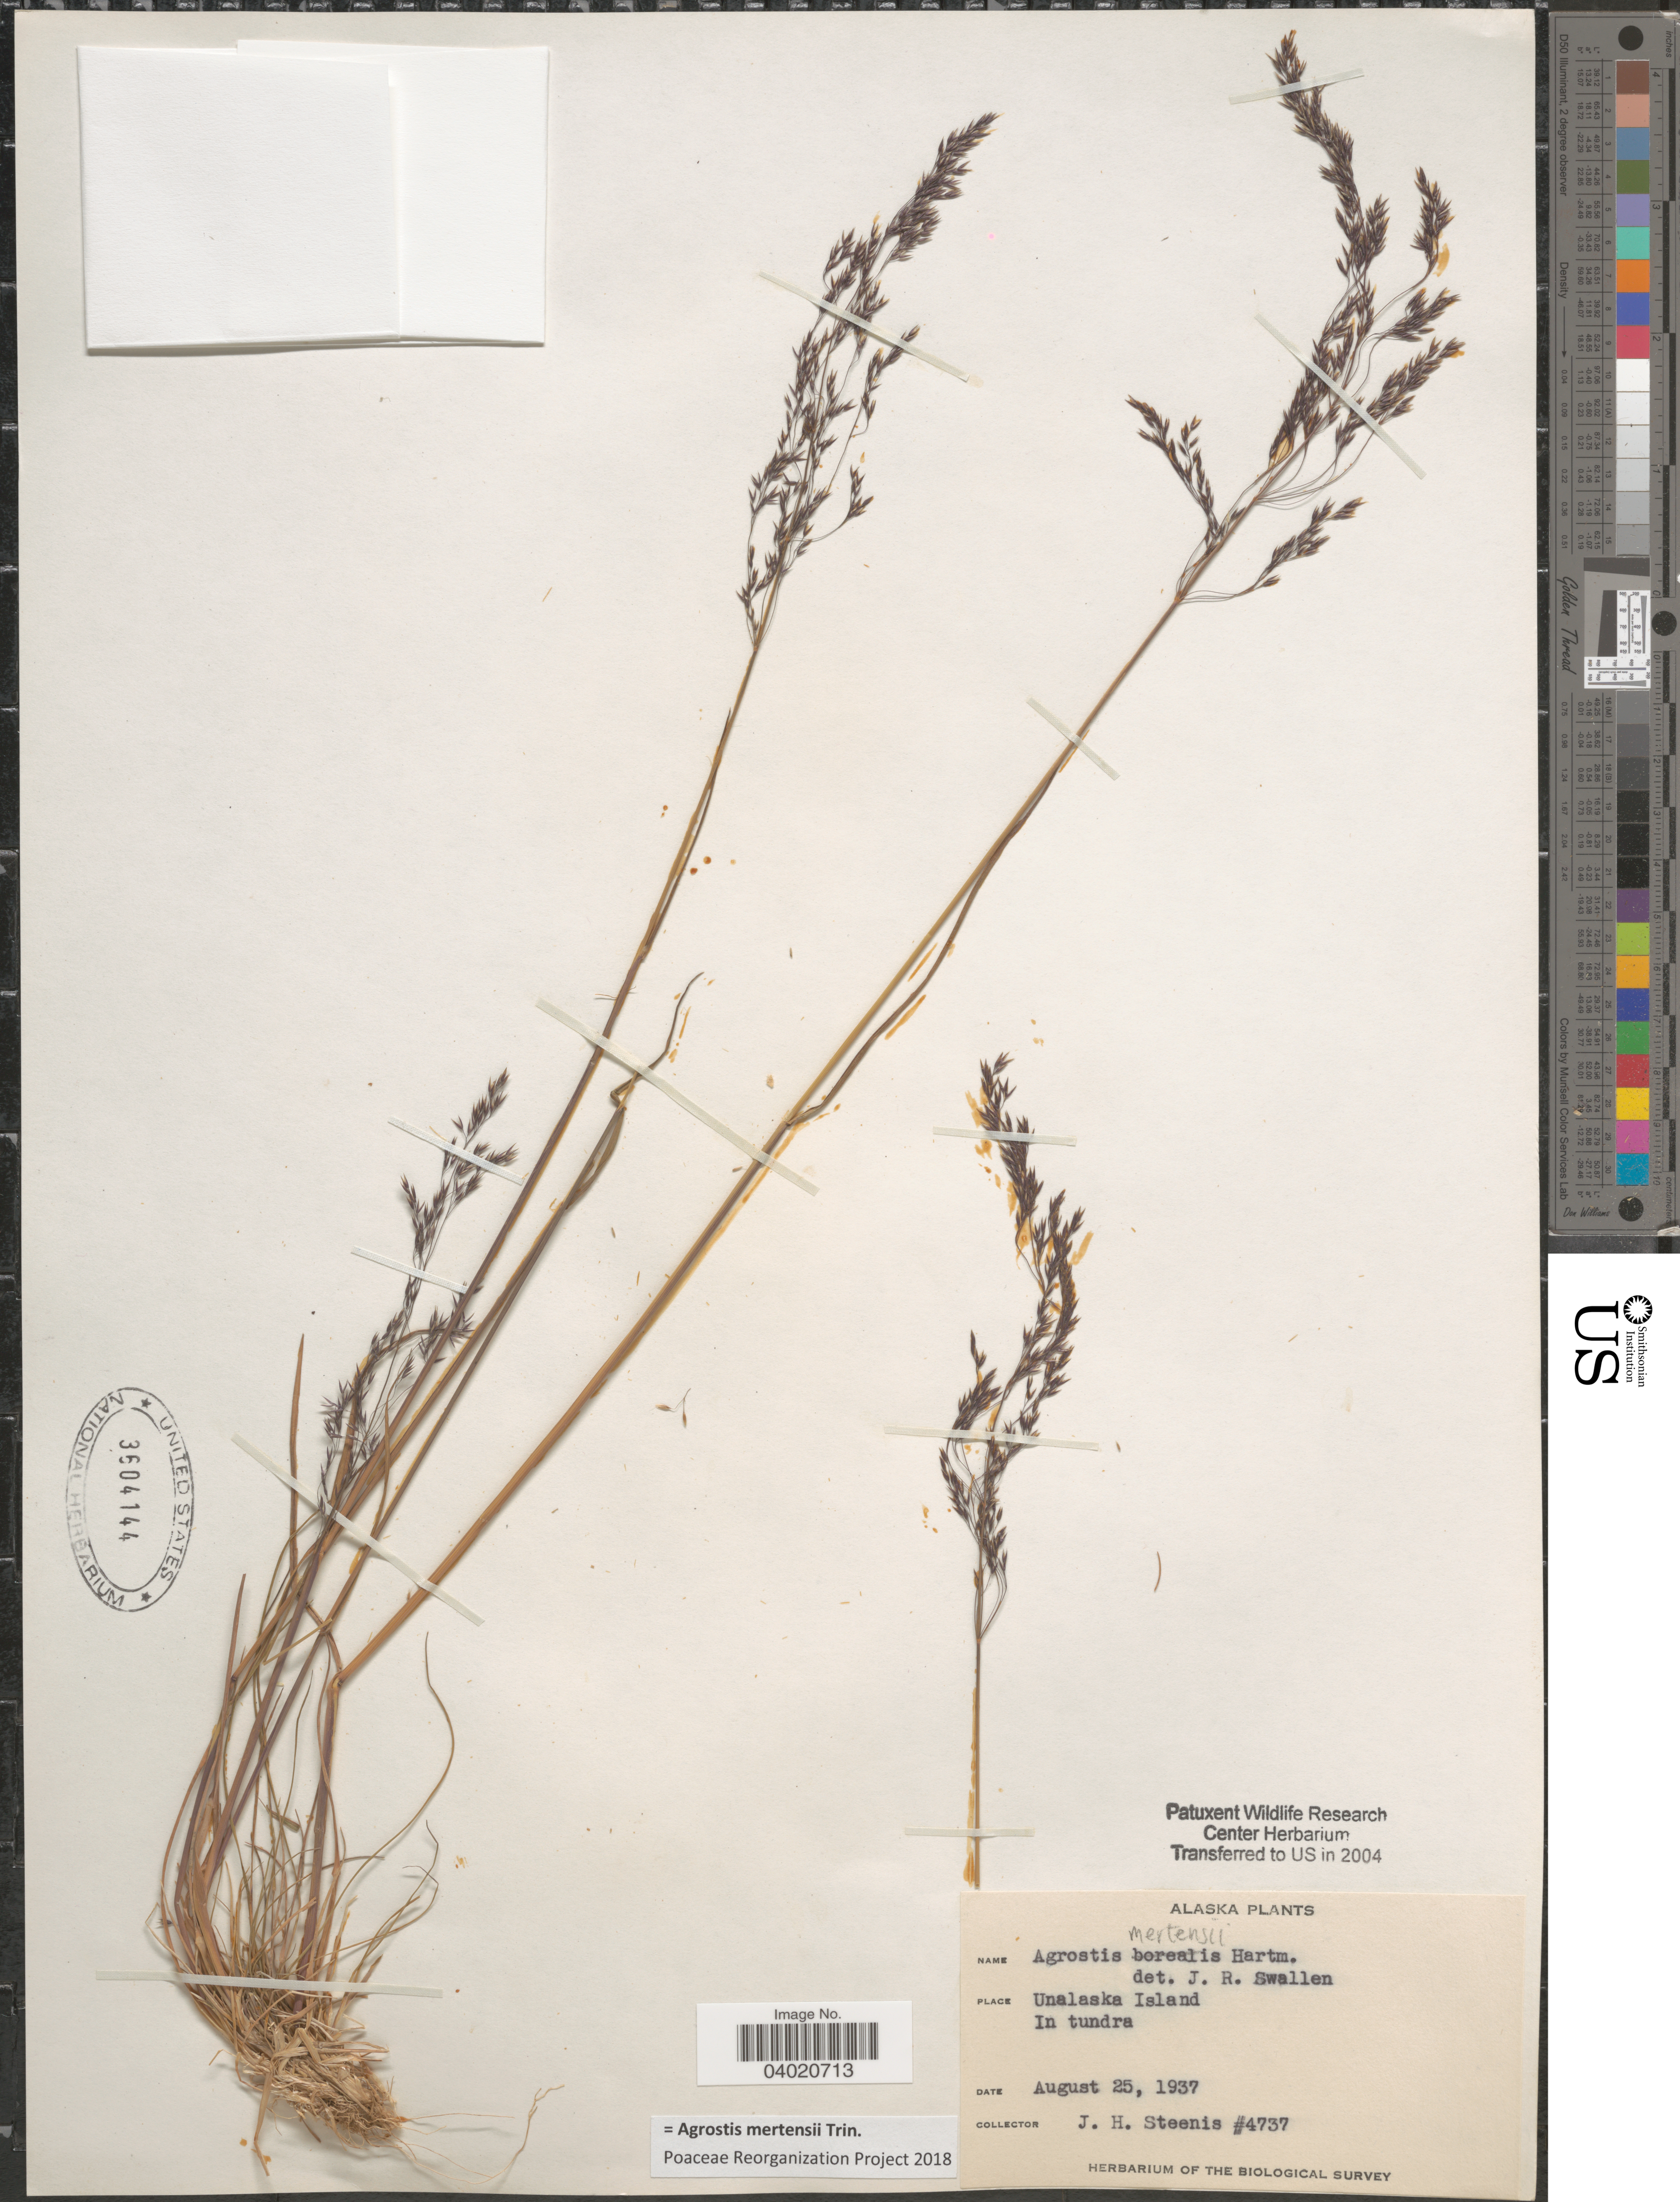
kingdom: Plantae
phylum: Tracheophyta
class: Liliopsida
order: Poales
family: Poaceae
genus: Agrostis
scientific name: Agrostis mertensii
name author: Trin.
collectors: J. H. Steenis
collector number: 4737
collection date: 1937-08-25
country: United States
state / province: Alaska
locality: Unalaska Island.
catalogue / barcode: US 3604144